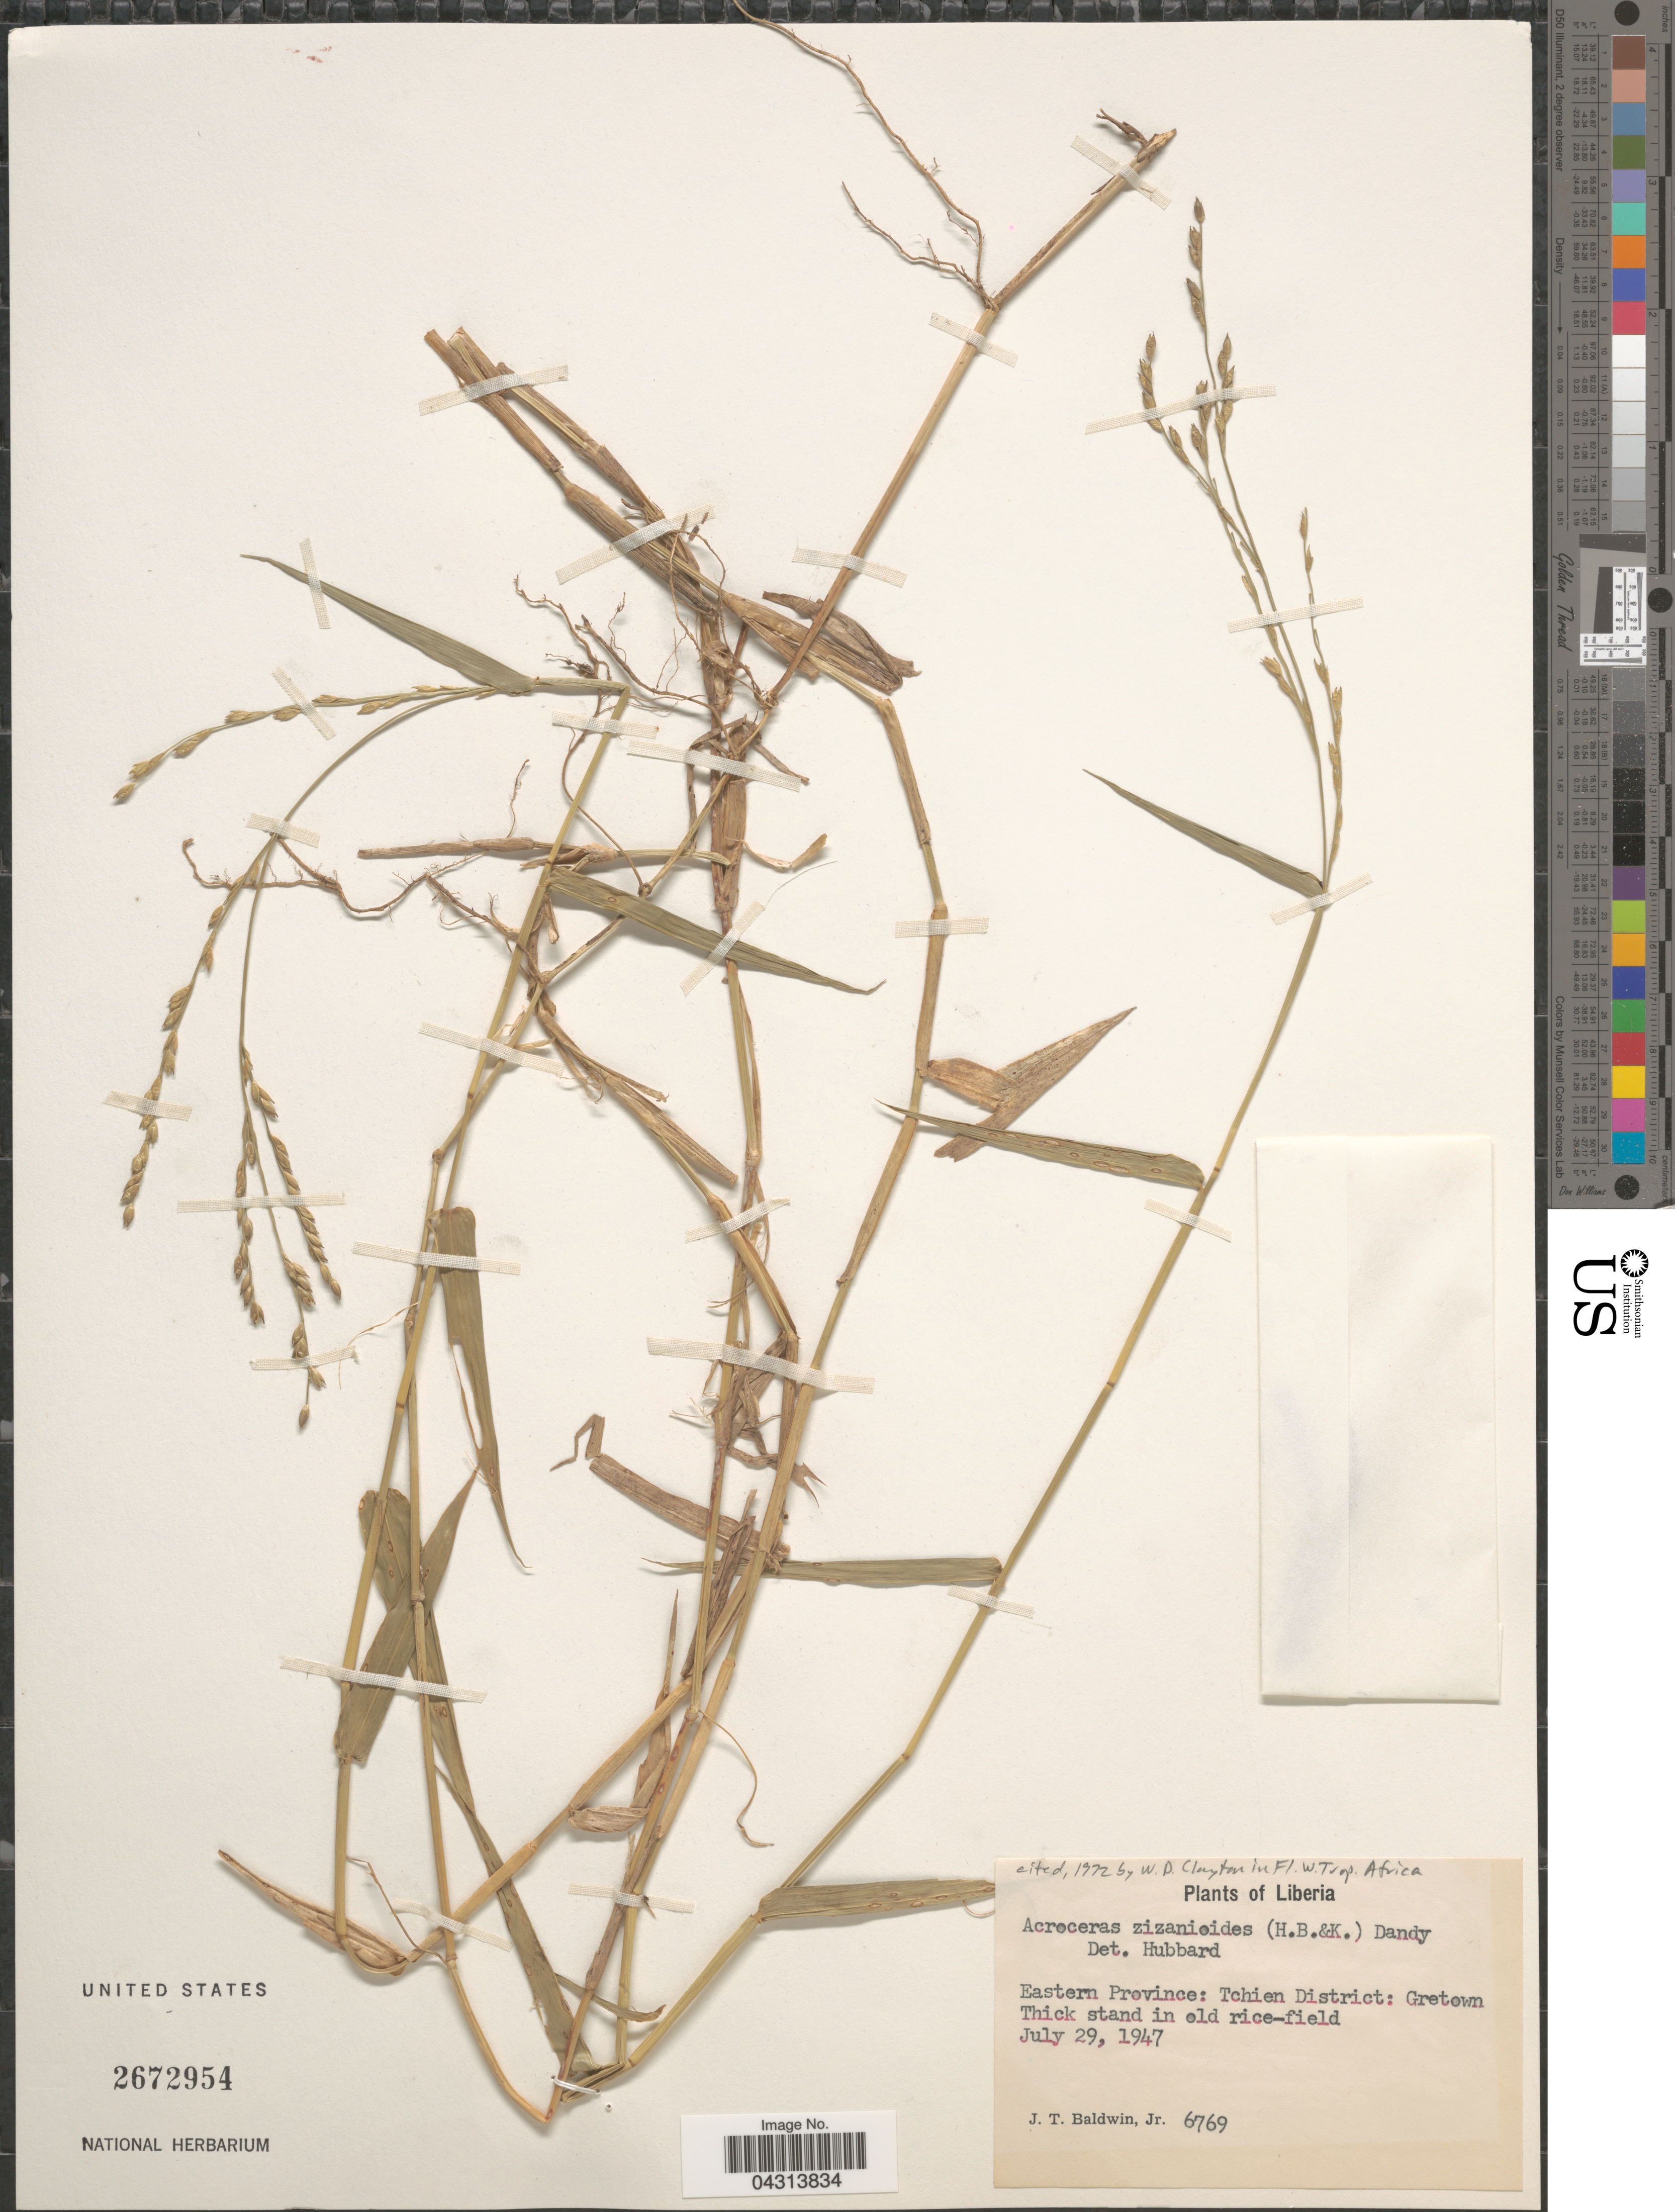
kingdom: Plantae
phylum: Tracheophyta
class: Liliopsida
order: Poales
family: Poaceae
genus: Acroceras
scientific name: Acroceras zizanioides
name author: (Kunth) Dandy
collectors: J. T. Baldwin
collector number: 6769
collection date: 1947-07-29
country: Liberia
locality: Eastern Province: Tchien District: Gretown Thick stan din old rice-field.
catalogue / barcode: US 2672954